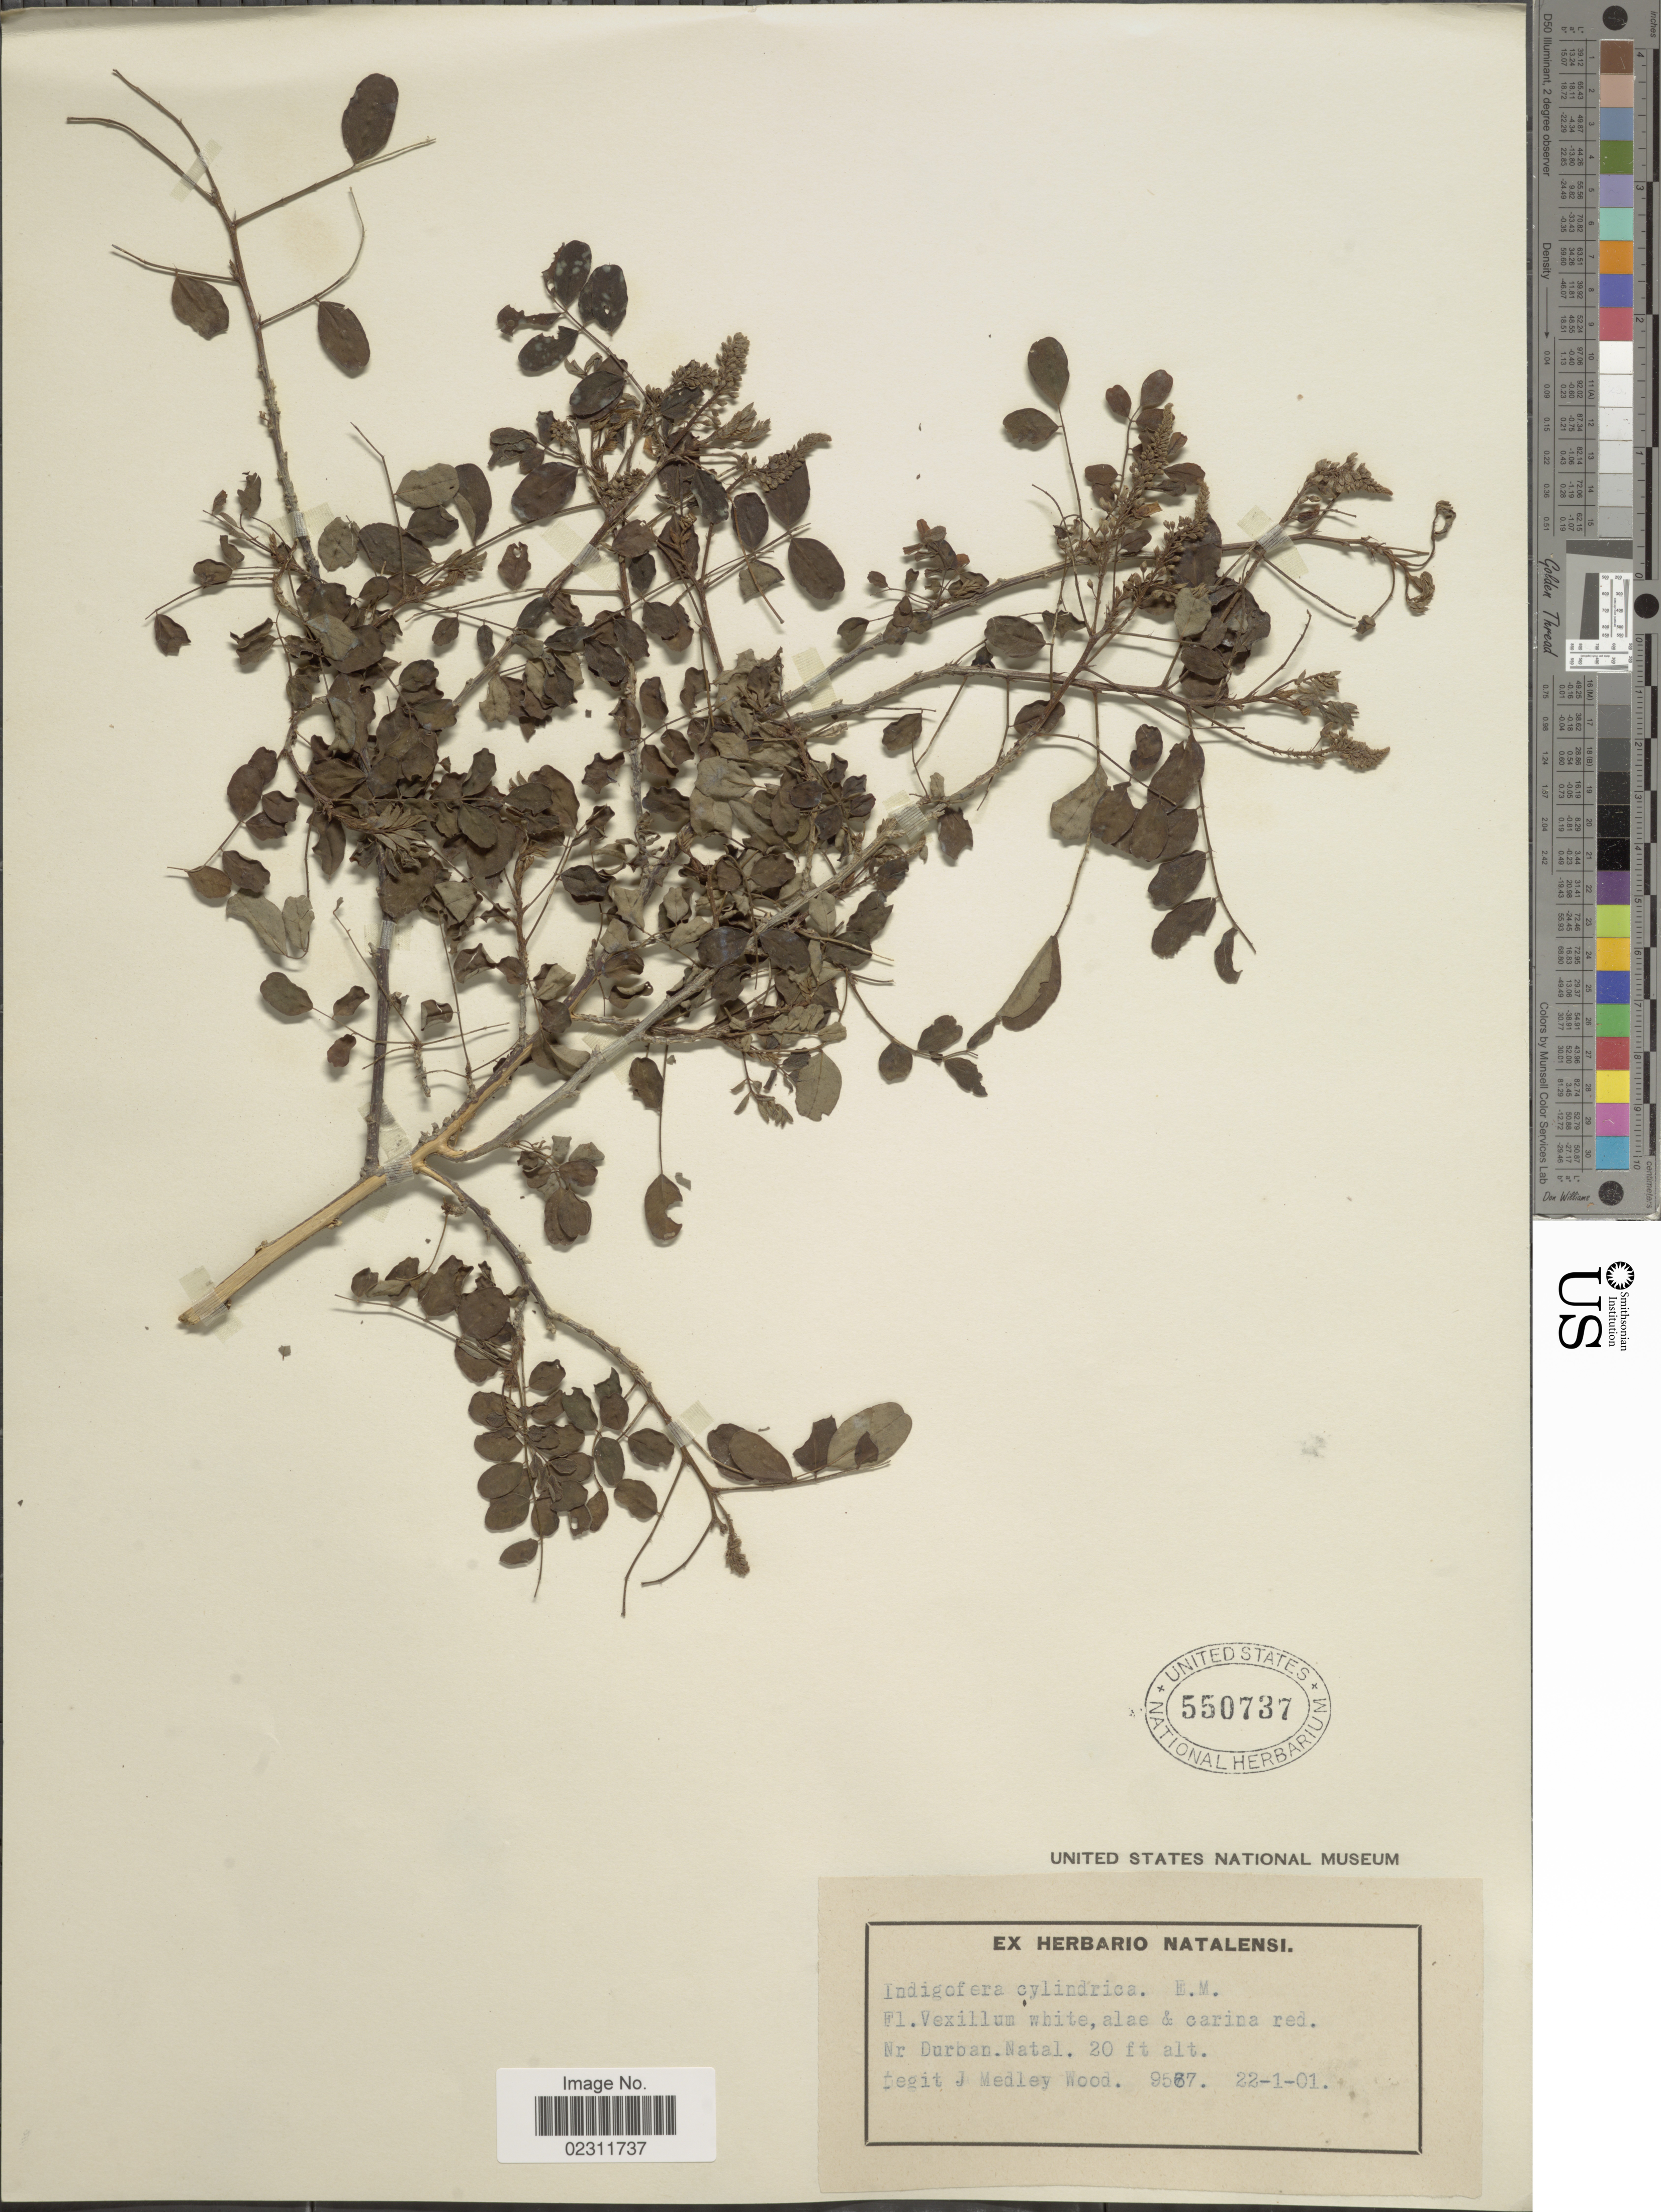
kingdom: Plantae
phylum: Tracheophyta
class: Magnoliopsida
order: Fabales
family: Fabaceae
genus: Indigofera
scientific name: Indigofera cylindrica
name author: DC.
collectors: J. Medley Wood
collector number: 9567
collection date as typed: Transcribed d/m/y: 22/1/1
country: South Africa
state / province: KwaZulu-Natal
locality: Nr Durban, Natal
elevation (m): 6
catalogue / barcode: US 550737